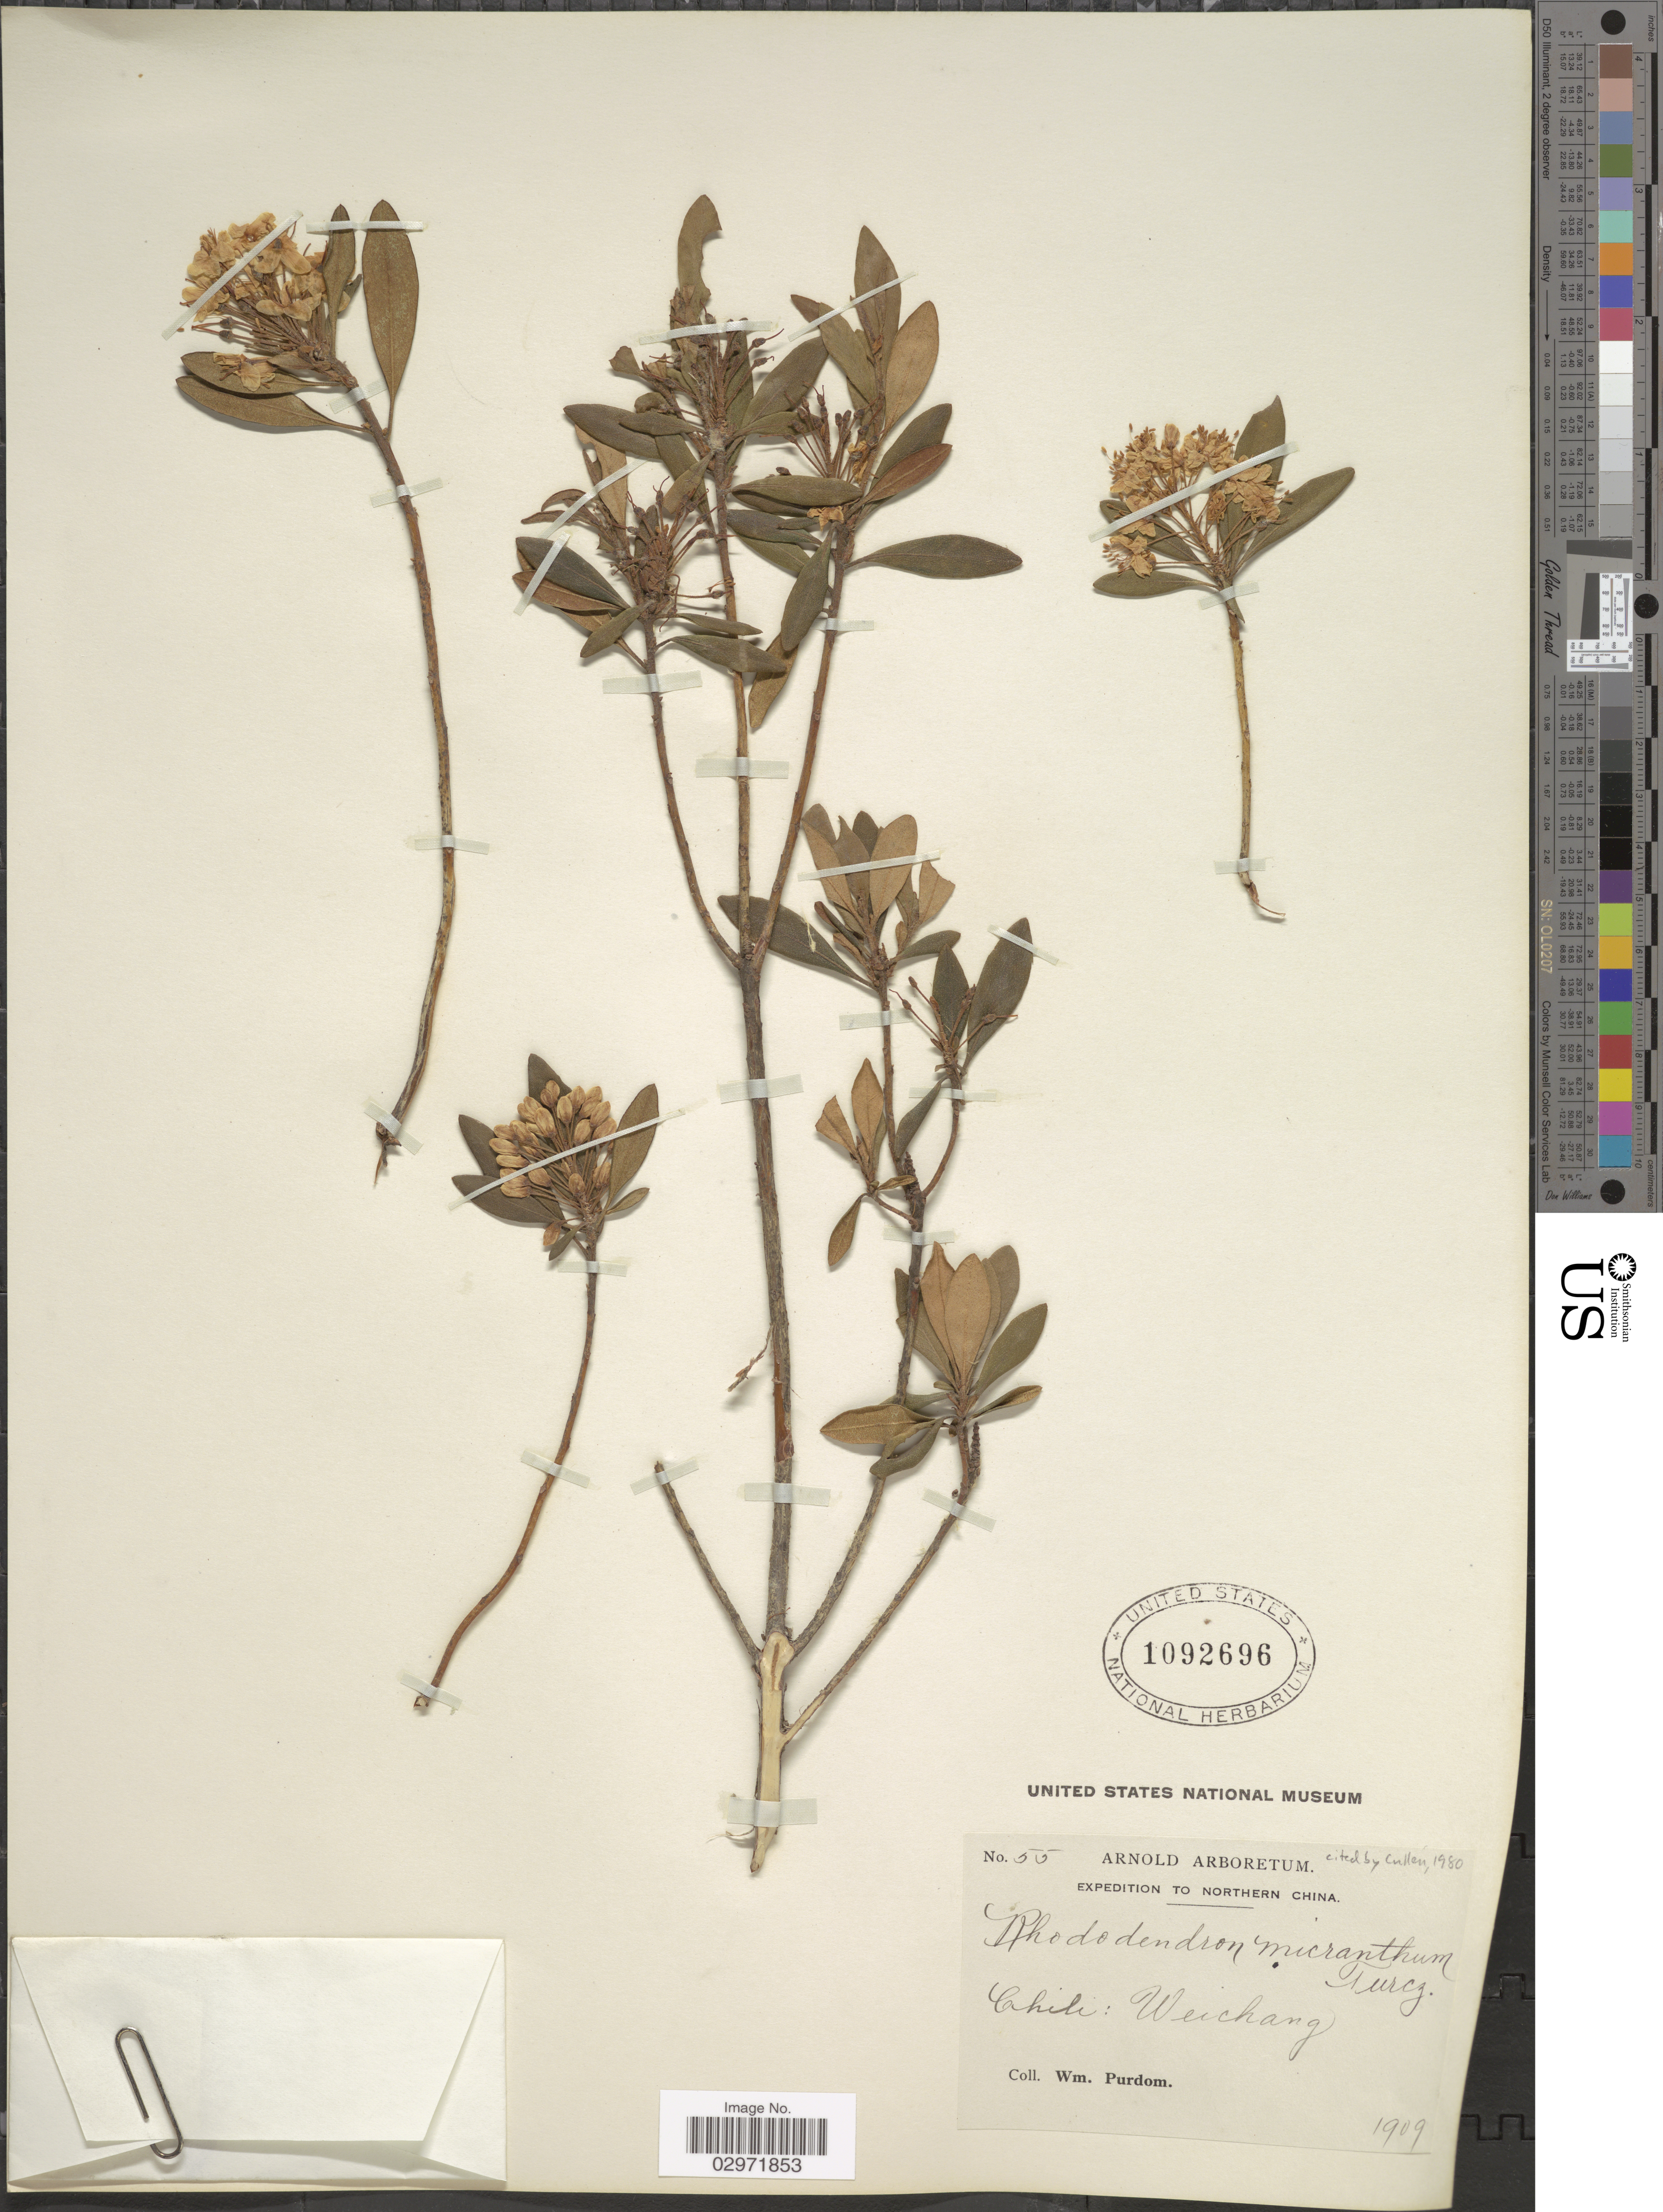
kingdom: Plantae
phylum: Tracheophyta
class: Magnoliopsida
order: Ericales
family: Ericaceae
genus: Rhododendron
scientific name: Rhododendron micranthum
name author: Turcz.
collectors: W. Purdom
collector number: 55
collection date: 1909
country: China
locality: Northern China, Chili: Weichang.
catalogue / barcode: US 1092696